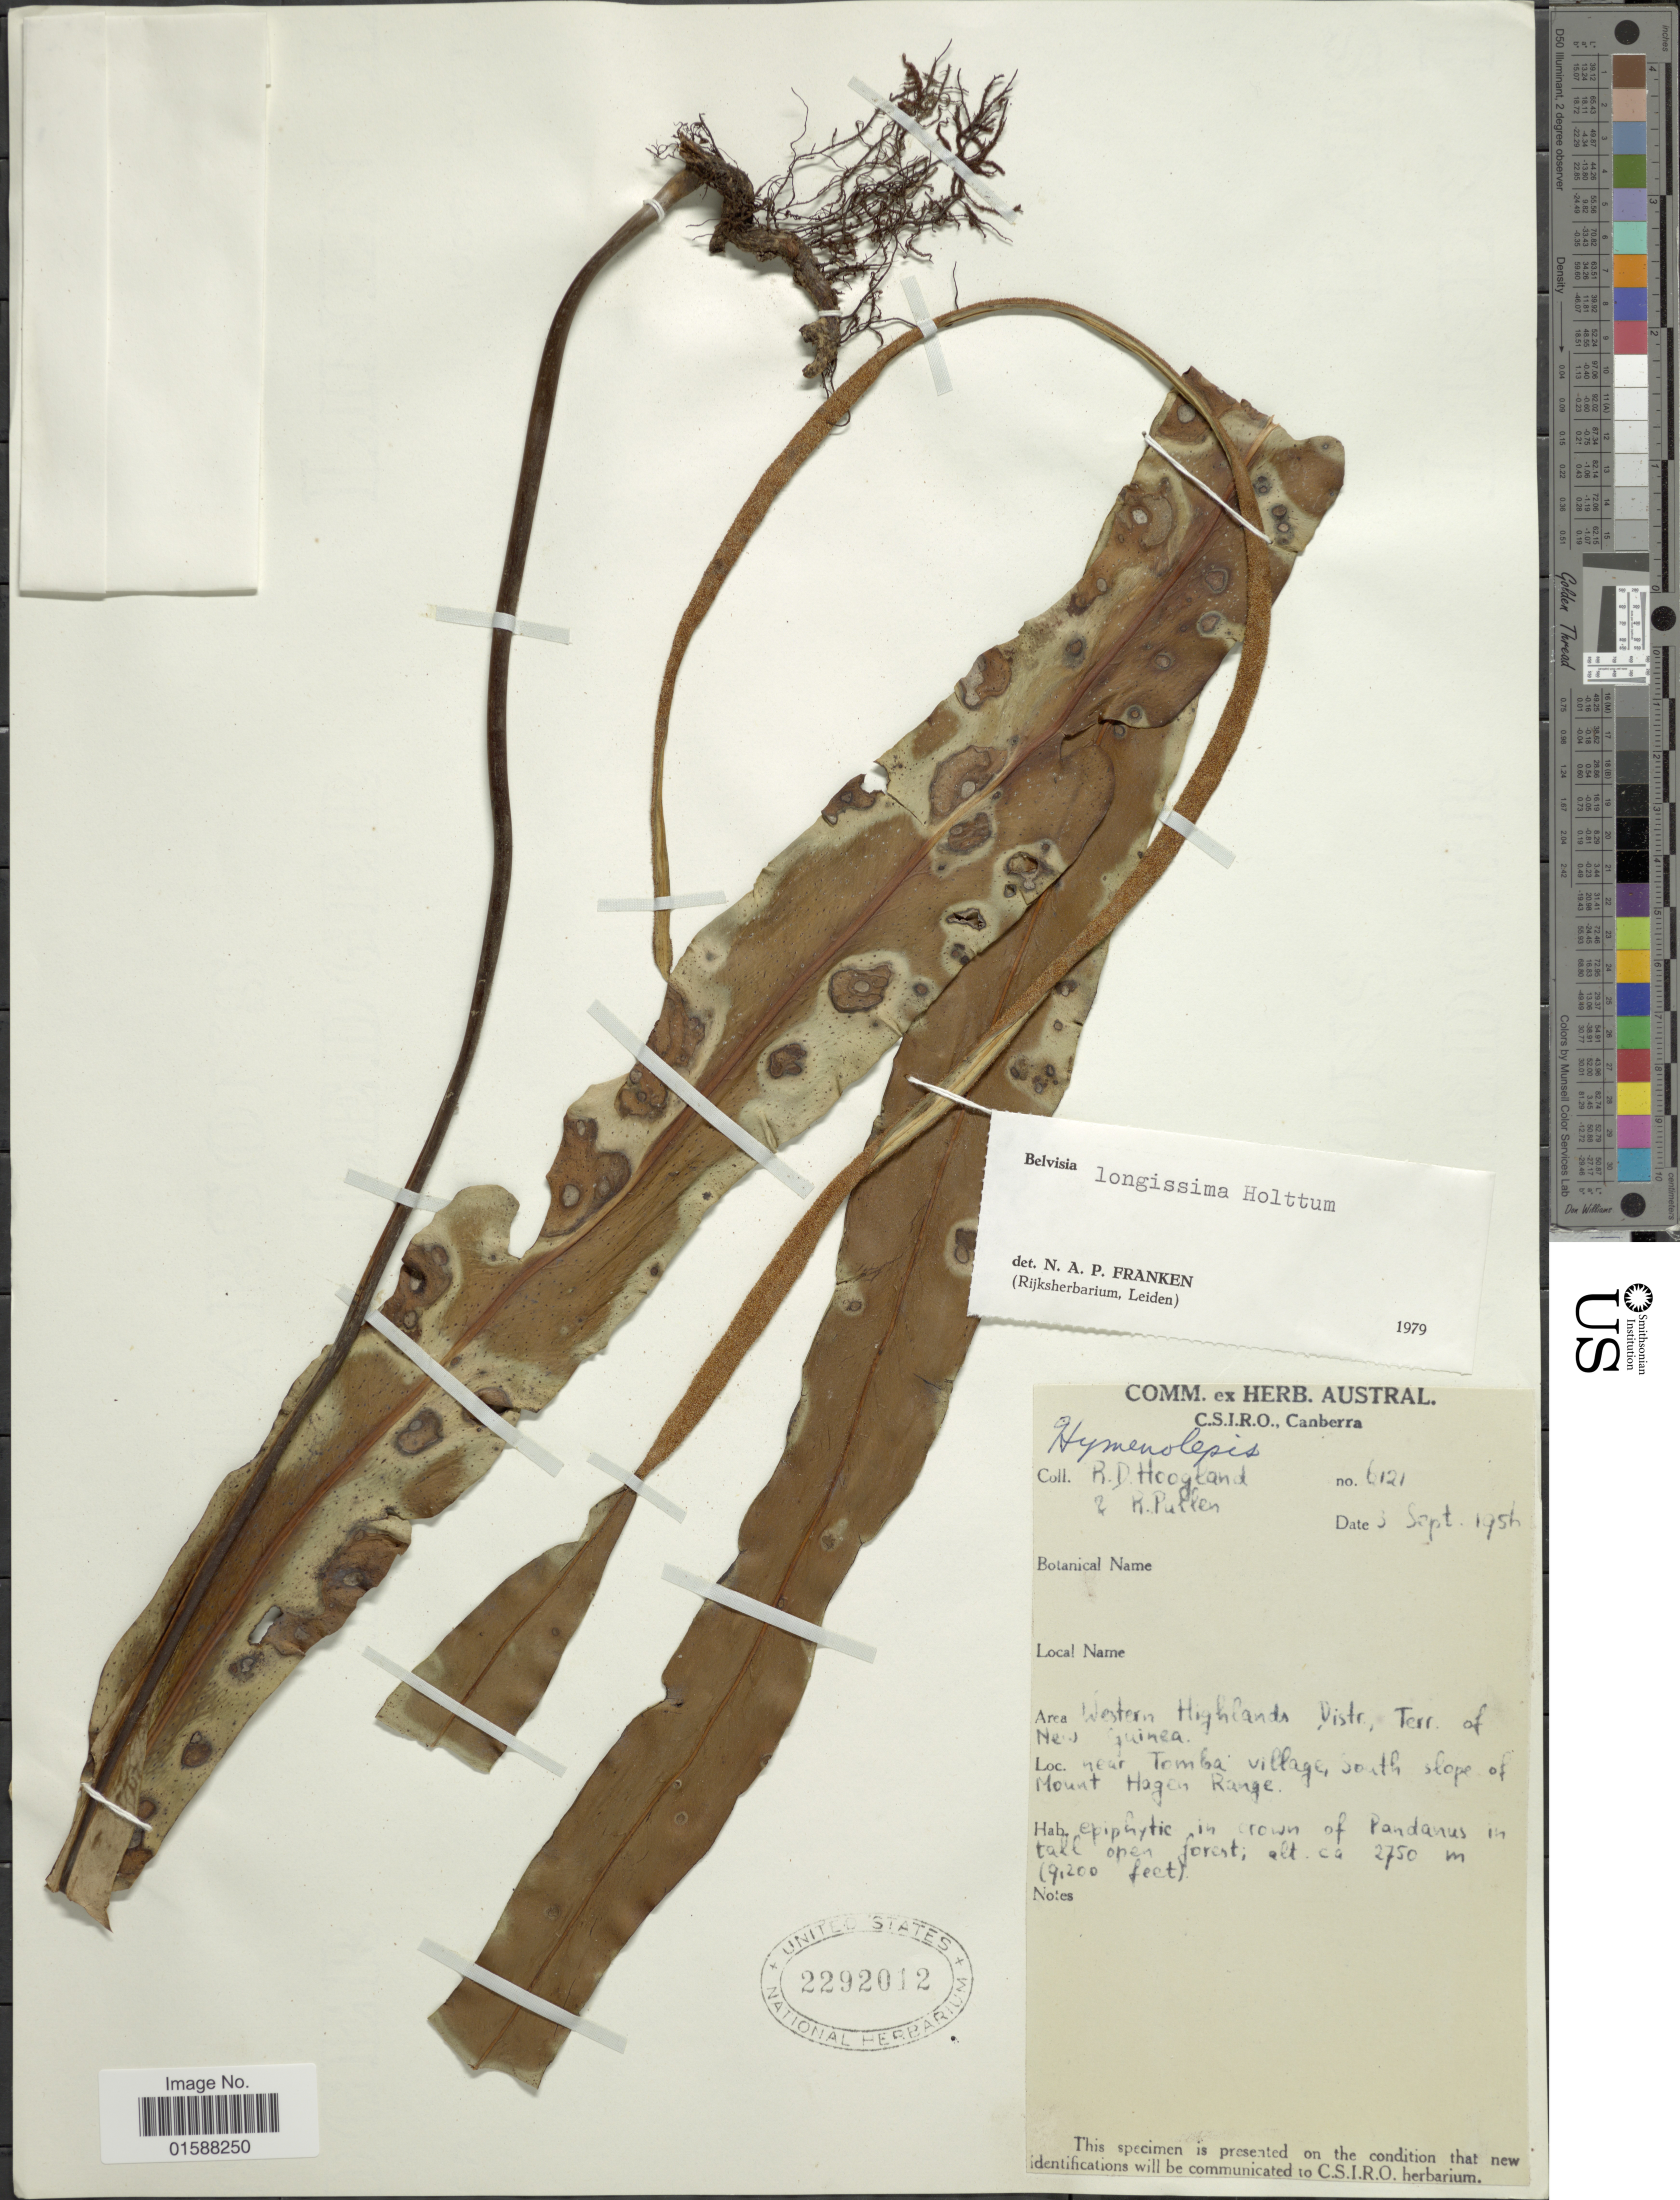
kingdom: Plantae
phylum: Tracheophyta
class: Polypodiopsida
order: Polypodiales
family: Polypodiaceae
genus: Lepisorus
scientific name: Lepisorus validinervis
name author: (Kunze) Li S. Wang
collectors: R. D. Hoogland & R. Pullen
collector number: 6121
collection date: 1956-09-03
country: Papua New Guinea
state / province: Western Highlands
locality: Terr. of New Guinea. near Temba village, south slope of Mount Hagen Range [interpreted]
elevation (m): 2750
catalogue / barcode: US 2292012